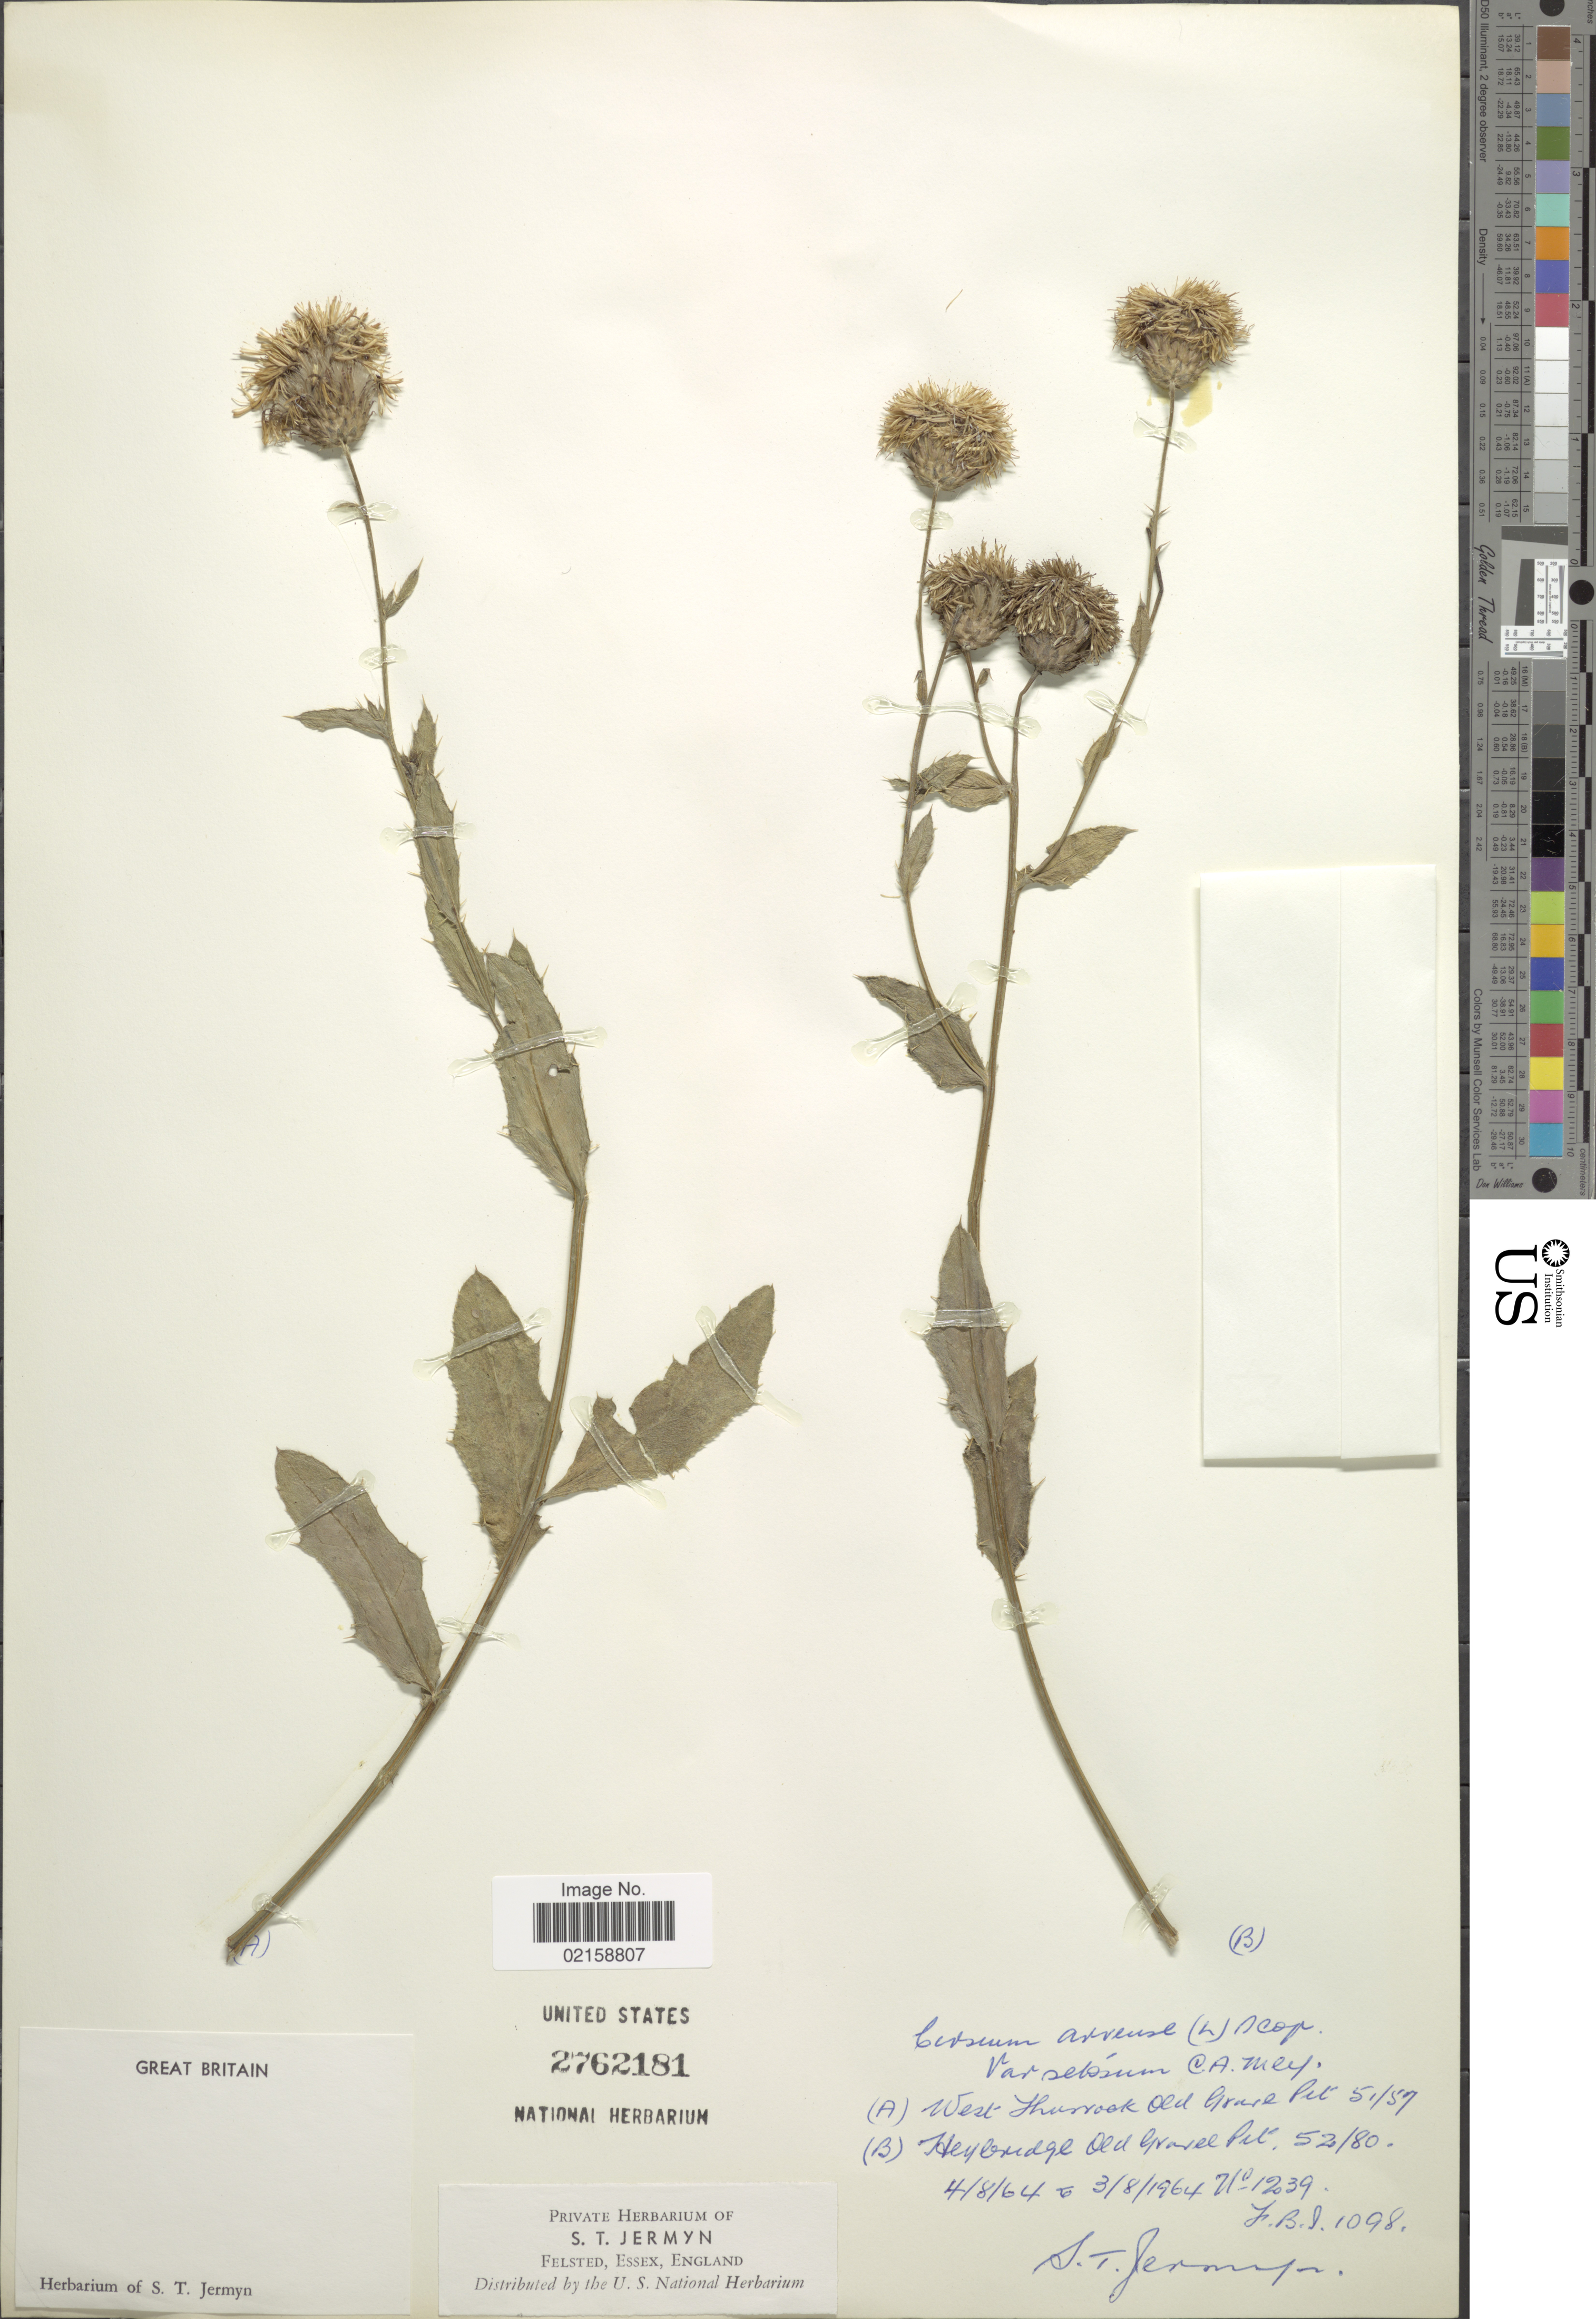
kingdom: Plantae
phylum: Tracheophyta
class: Magnoliopsida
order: Asterales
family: Asteraceae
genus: Cirsium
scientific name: Cirsium arvense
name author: (L.) Scop.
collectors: S. Jermyn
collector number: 1239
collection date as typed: Transcribed d/m/y: 4/8/64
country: United Kingdom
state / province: England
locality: West Thurrock, Old Gravel Pit 51/59.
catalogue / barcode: US 2762181